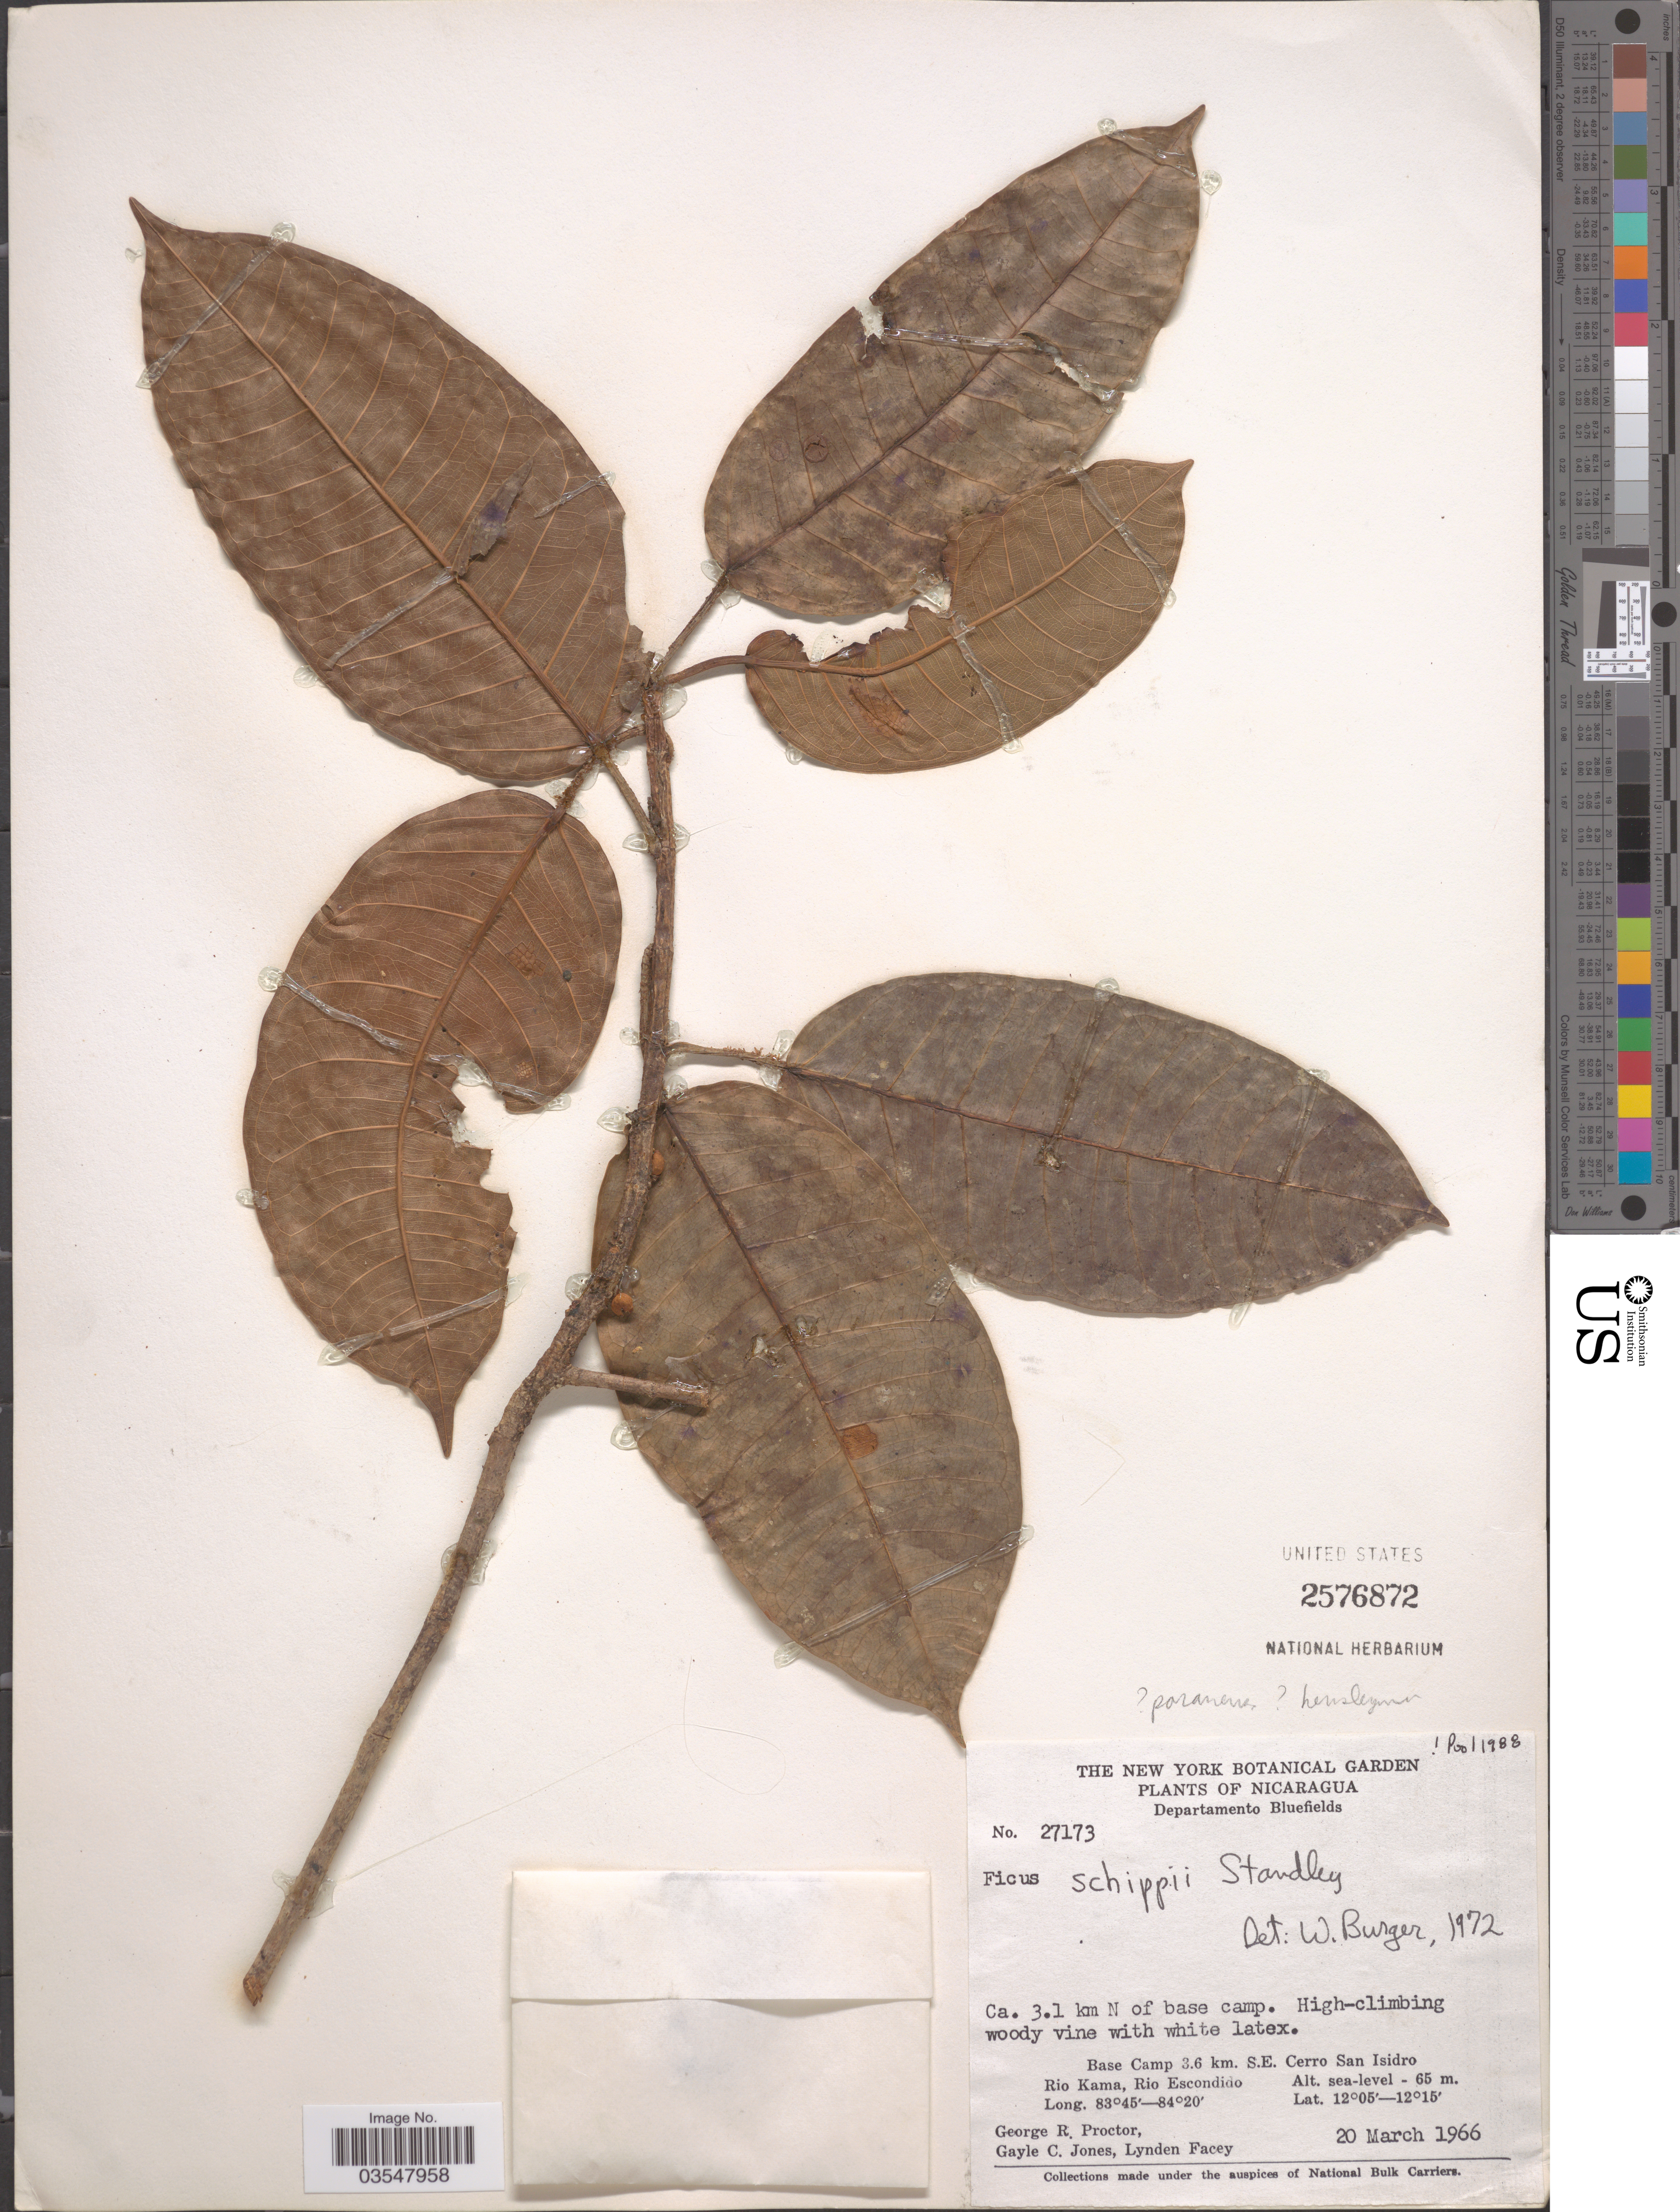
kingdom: Plantae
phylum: Tracheophyta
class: Magnoliopsida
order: Rosales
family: Moraceae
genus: Ficus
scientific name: Ficus schippii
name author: Standl.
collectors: G. R. Proctor, G. C. Jones & L. Facey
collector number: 27173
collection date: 1966-03-20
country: Nicaragua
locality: Departamento Bluefields. Ca. 3.1 km N of base camp. Base Camp 3.6 km. S.E. Cerro San Isidro. Rio Kama, Rio Escondido.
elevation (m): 0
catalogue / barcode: US 2576872